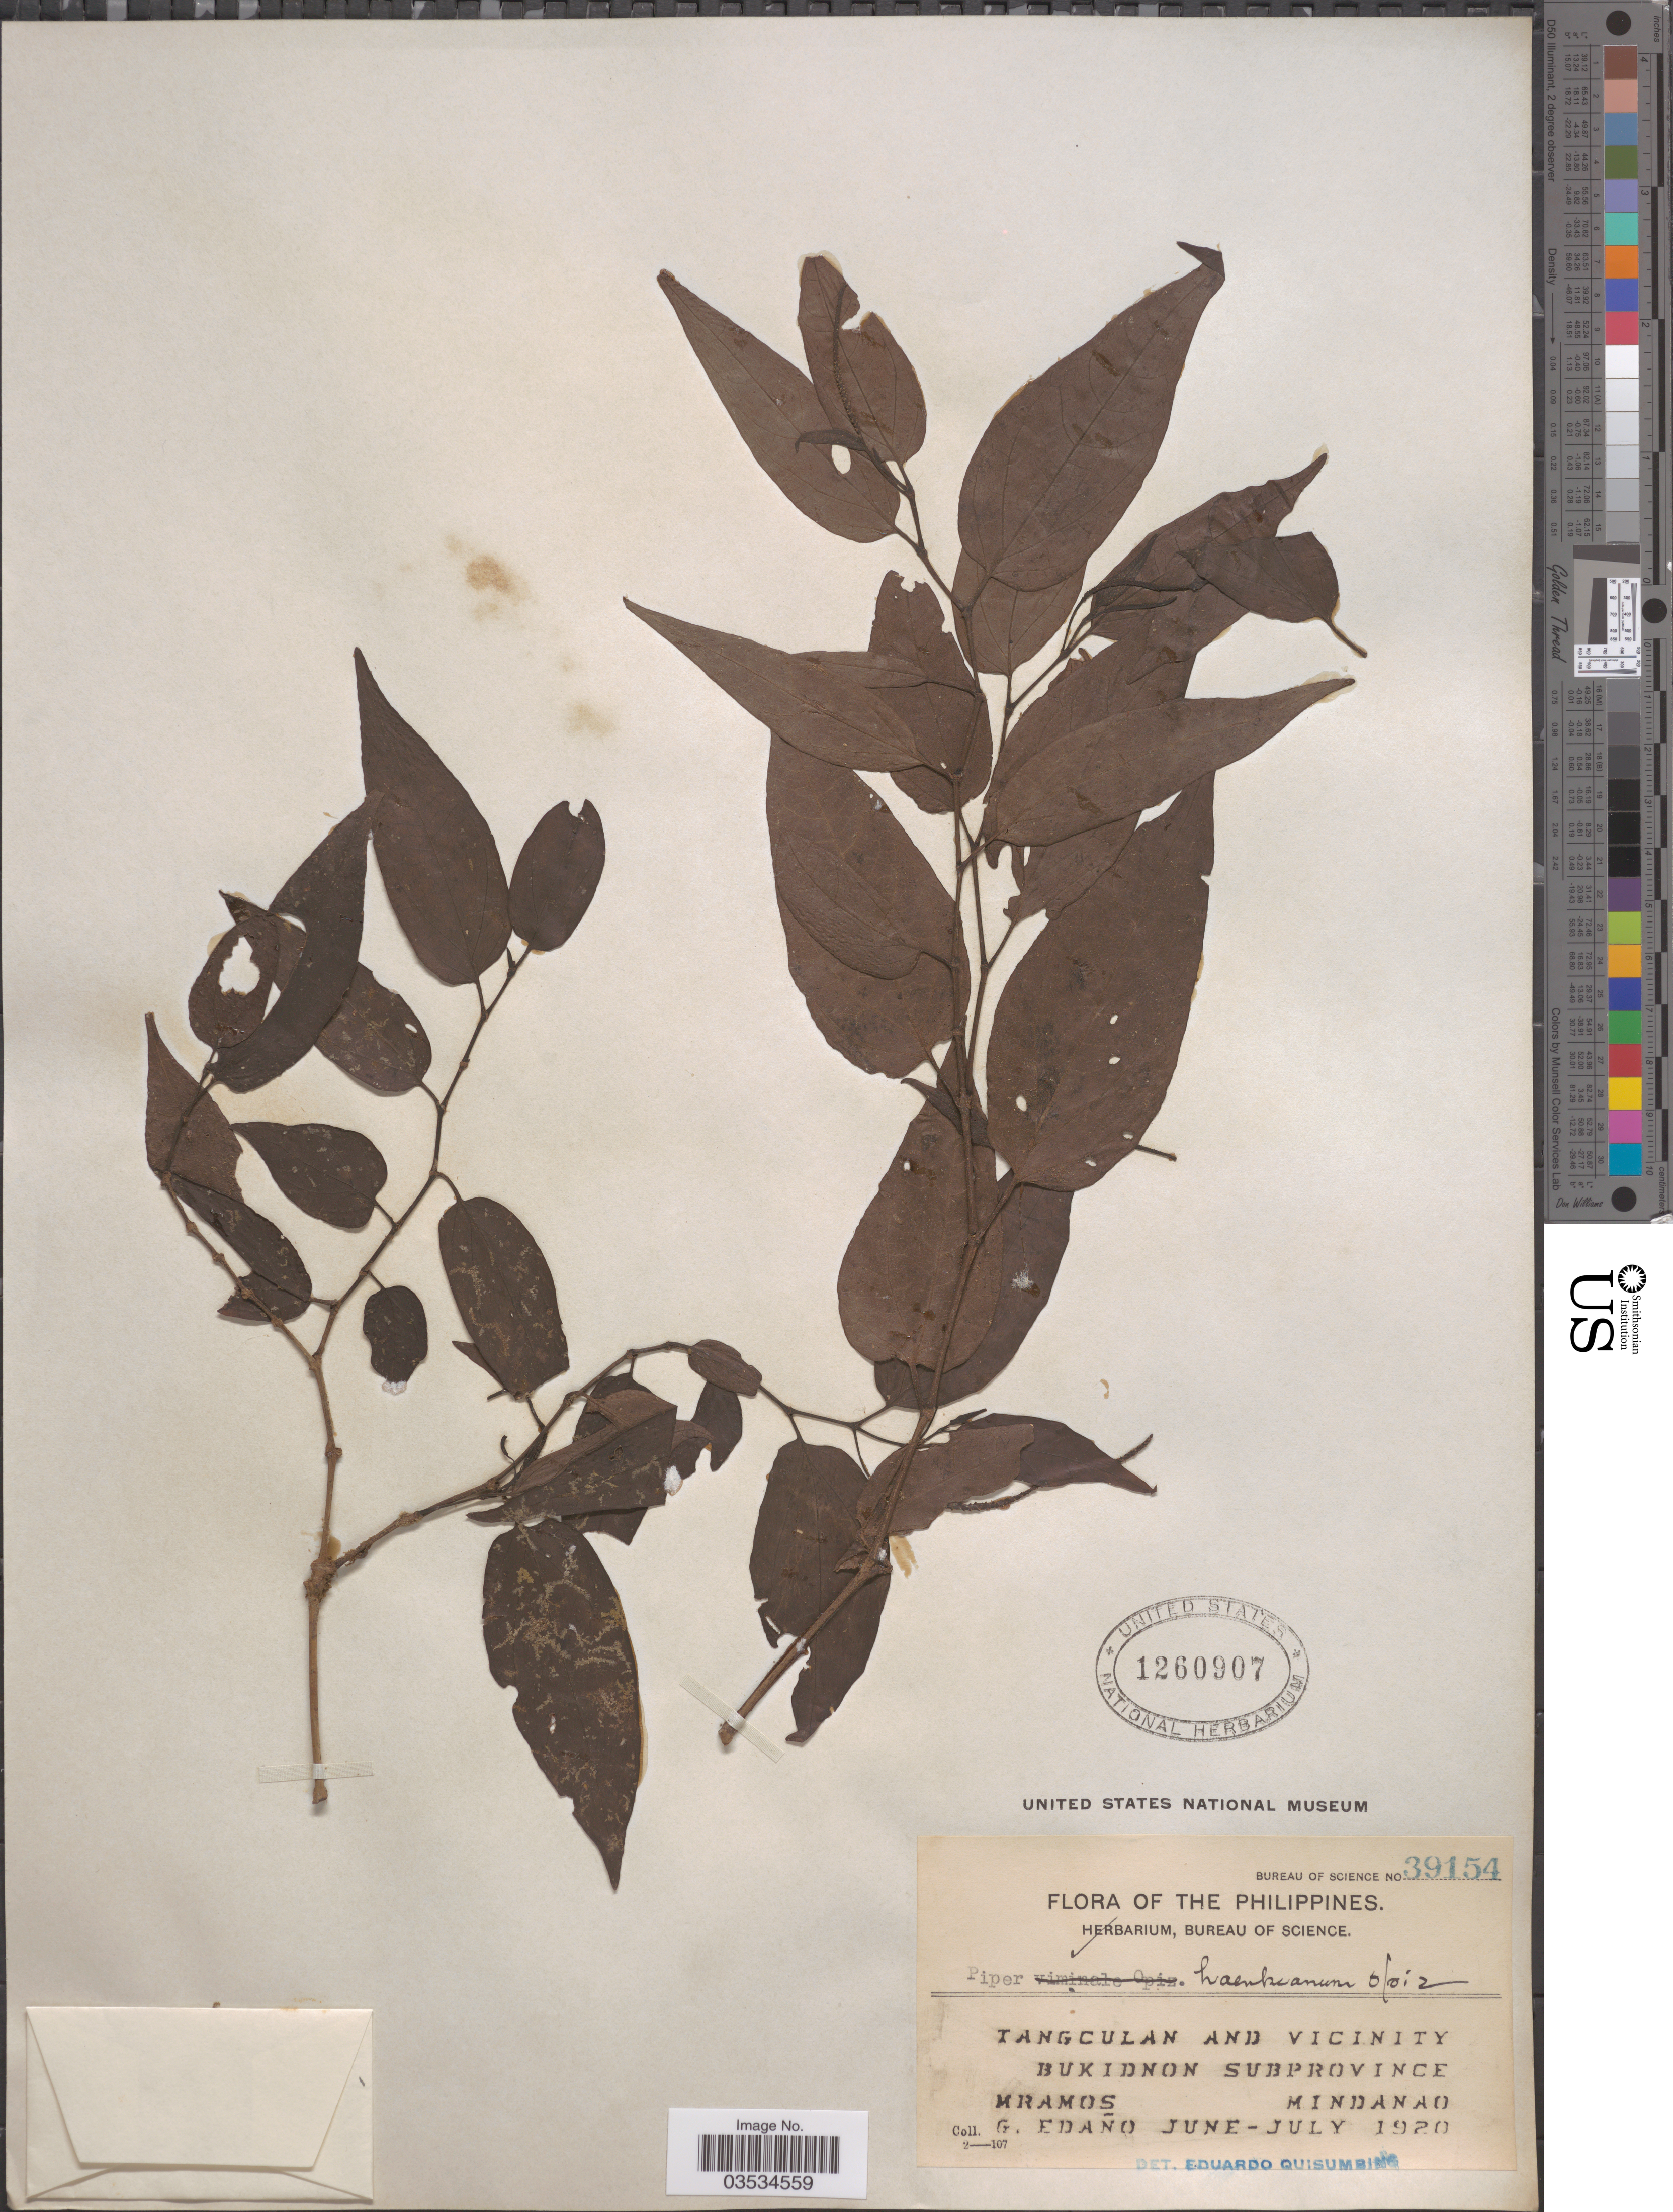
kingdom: Plantae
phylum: Tracheophyta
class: Magnoliopsida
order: Piperales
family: Piperaceae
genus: Piper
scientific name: Piper haenkeanum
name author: Opiz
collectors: M. Ramos & G. Edaño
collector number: Bureau of Science 39154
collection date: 1920-06/1920-07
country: Philippines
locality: Tangculan and vicinity. Bukidnon Subprovince. Mindanao.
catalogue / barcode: US 1260907